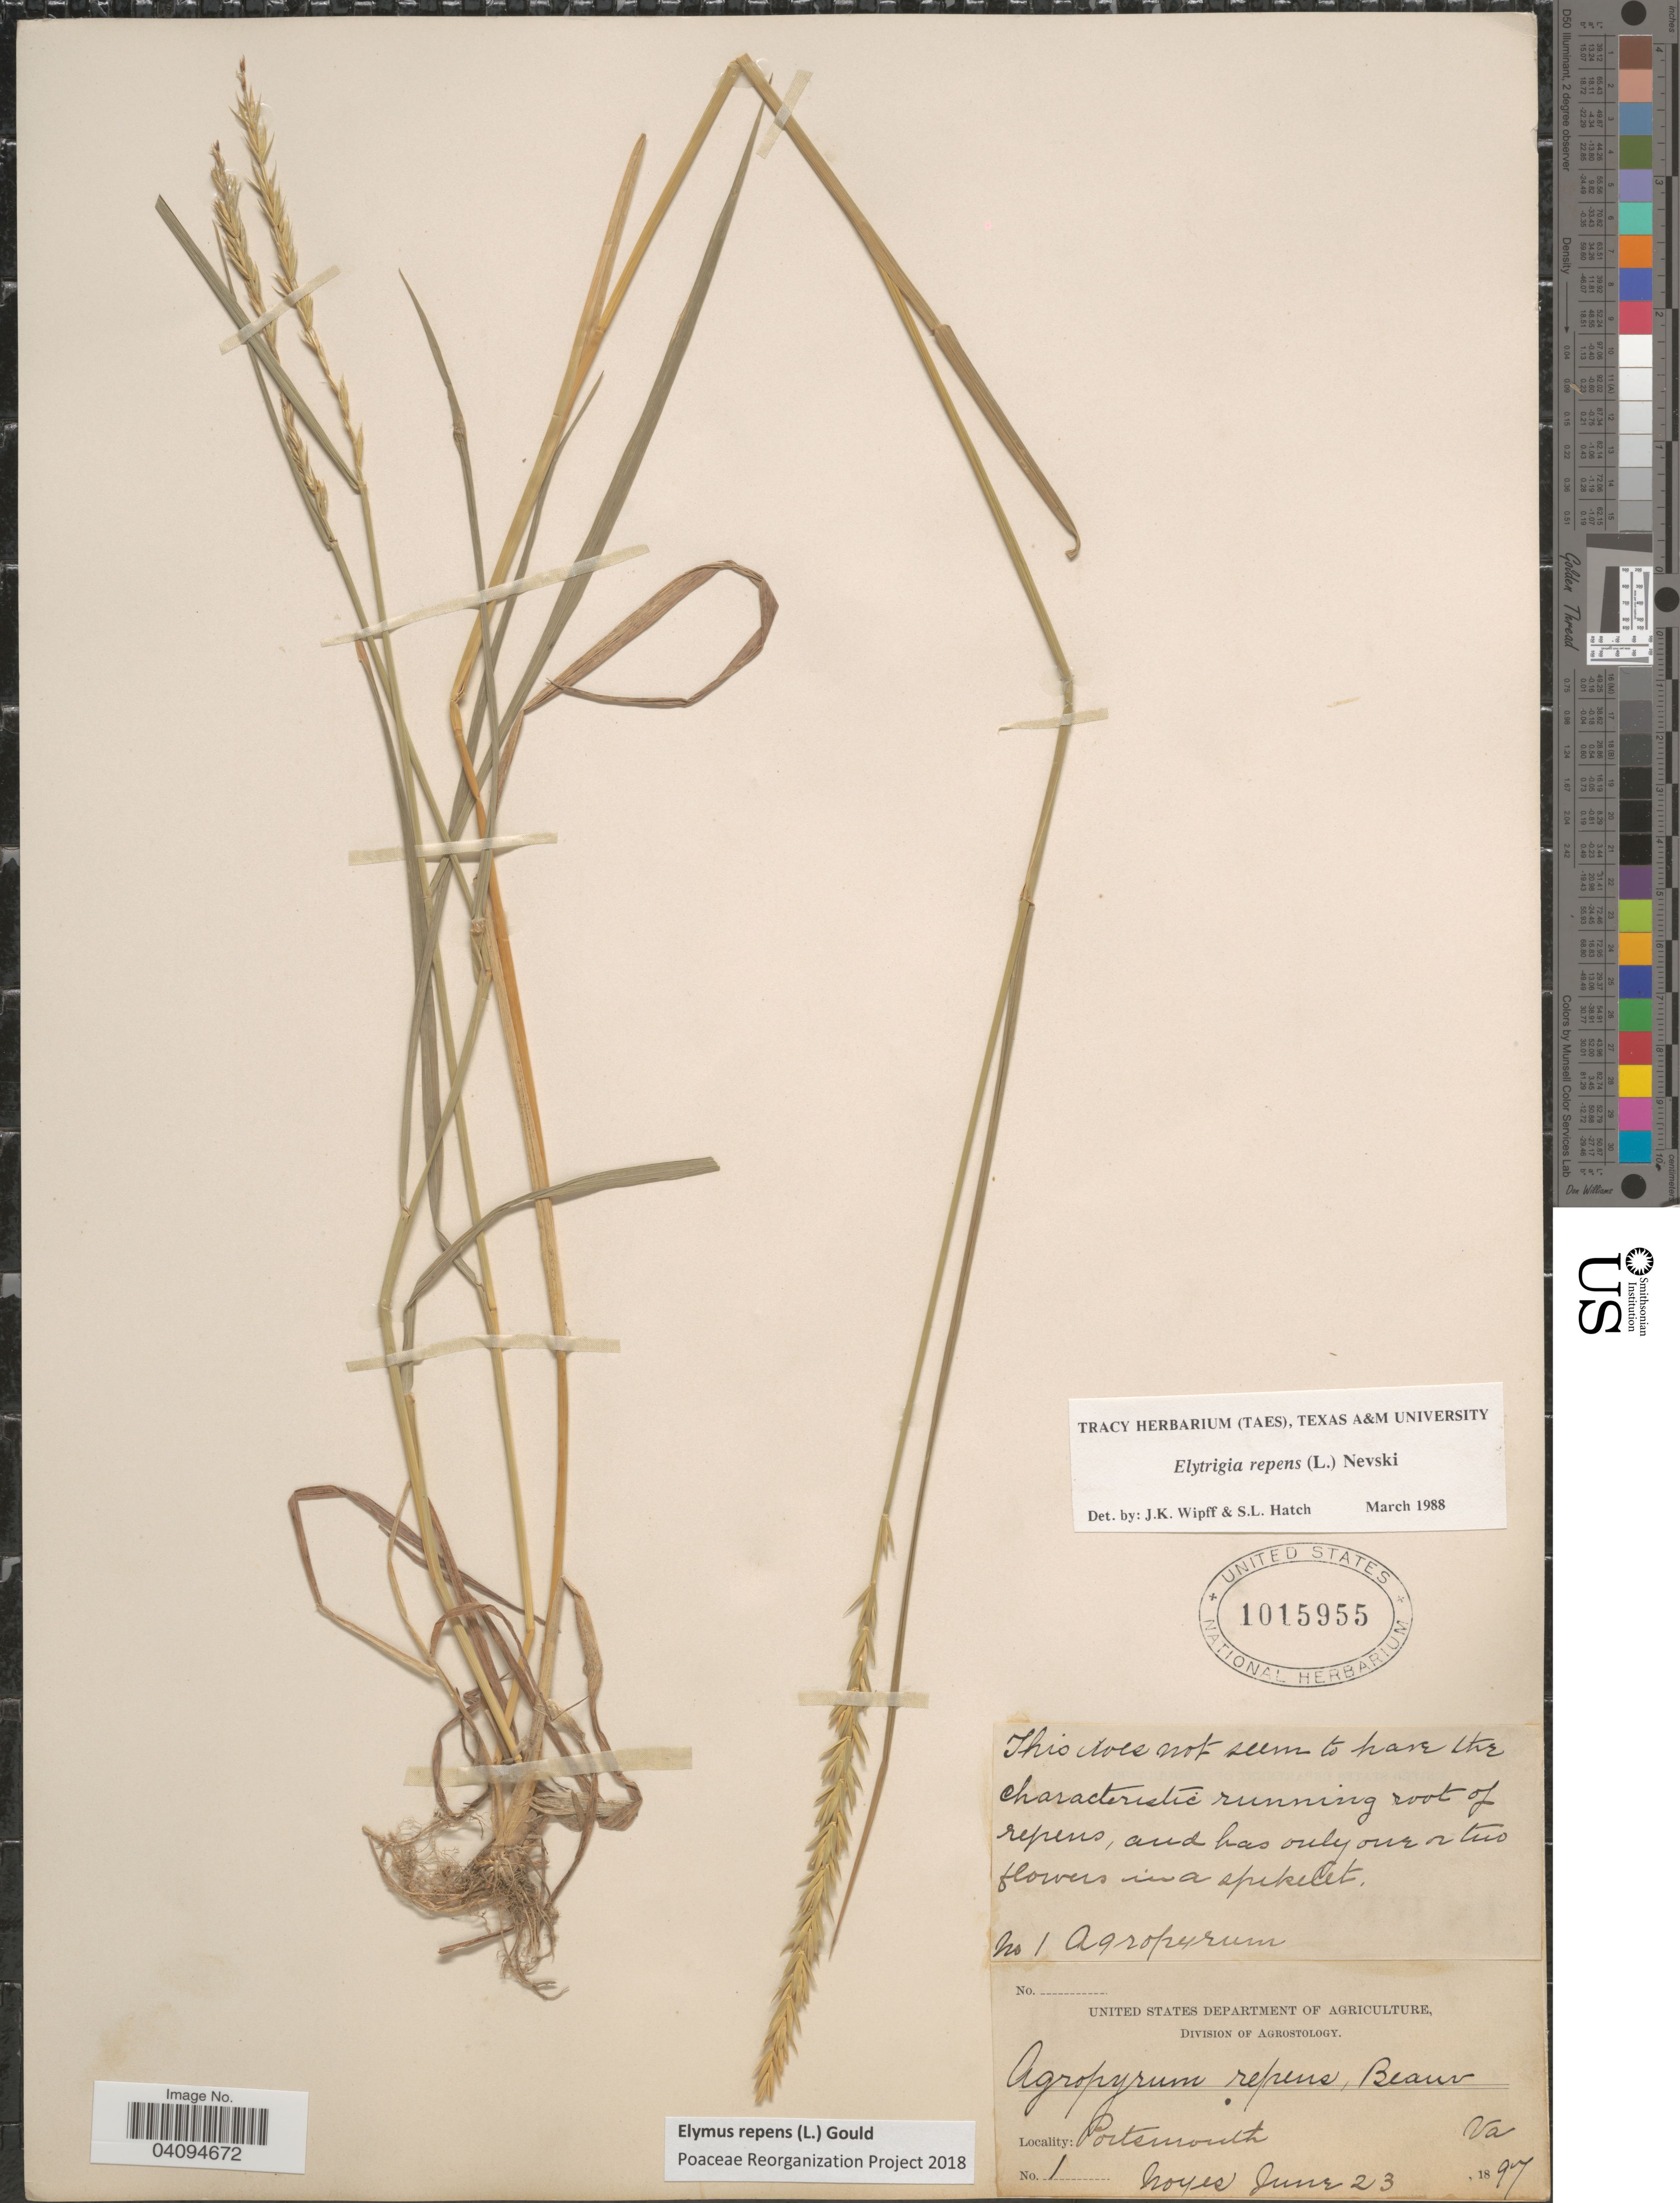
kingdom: Plantae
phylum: Tracheophyta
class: Liliopsida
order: Poales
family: Poaceae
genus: Elymus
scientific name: Elymus repens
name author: (L.) Gould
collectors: -. Moyes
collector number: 1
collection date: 1897-06-23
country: United States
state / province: Virginia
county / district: City of Portsmouth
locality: Portsmouth.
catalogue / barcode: US 1015955